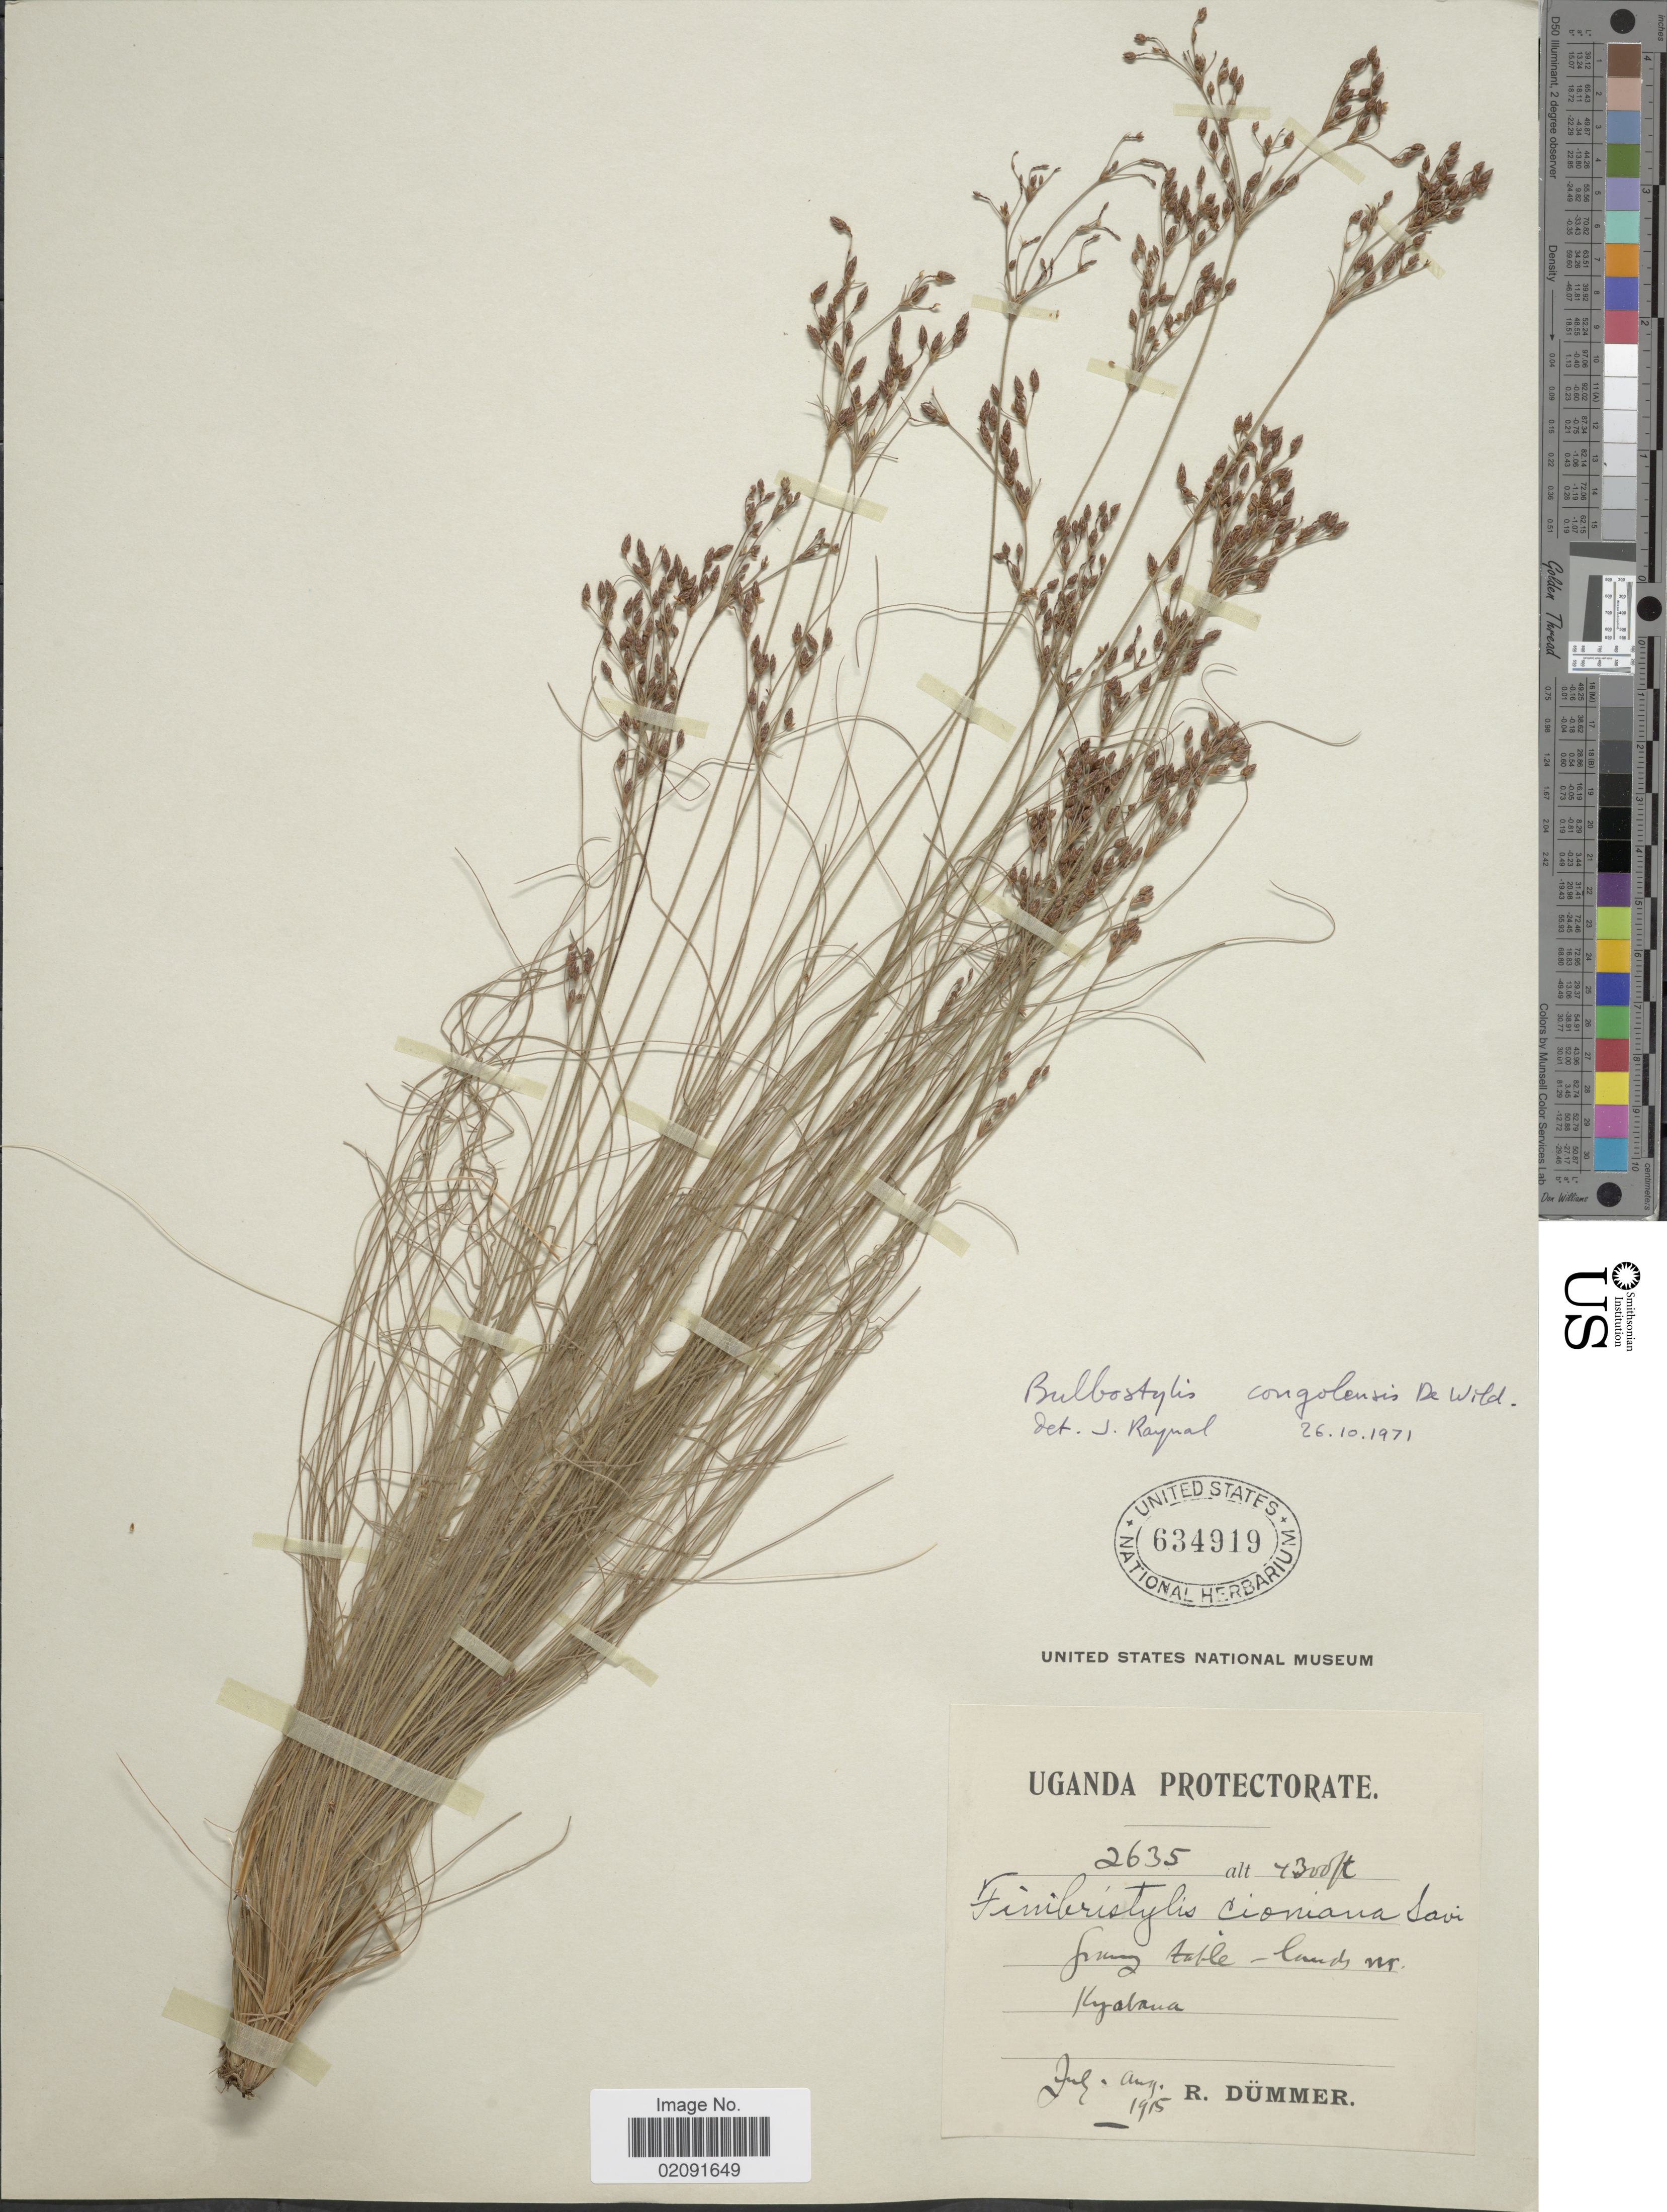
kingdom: Plantae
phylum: Tracheophyta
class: Liliopsida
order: Poales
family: Cyperaceae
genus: Bulbostylis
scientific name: Bulbostylis congolensis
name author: De Wild.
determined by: Raynal, J.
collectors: R. A. Dümmer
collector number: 2635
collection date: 1915-07/1915-08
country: Uganda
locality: Kyabana.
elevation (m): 1311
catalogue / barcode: US 634919